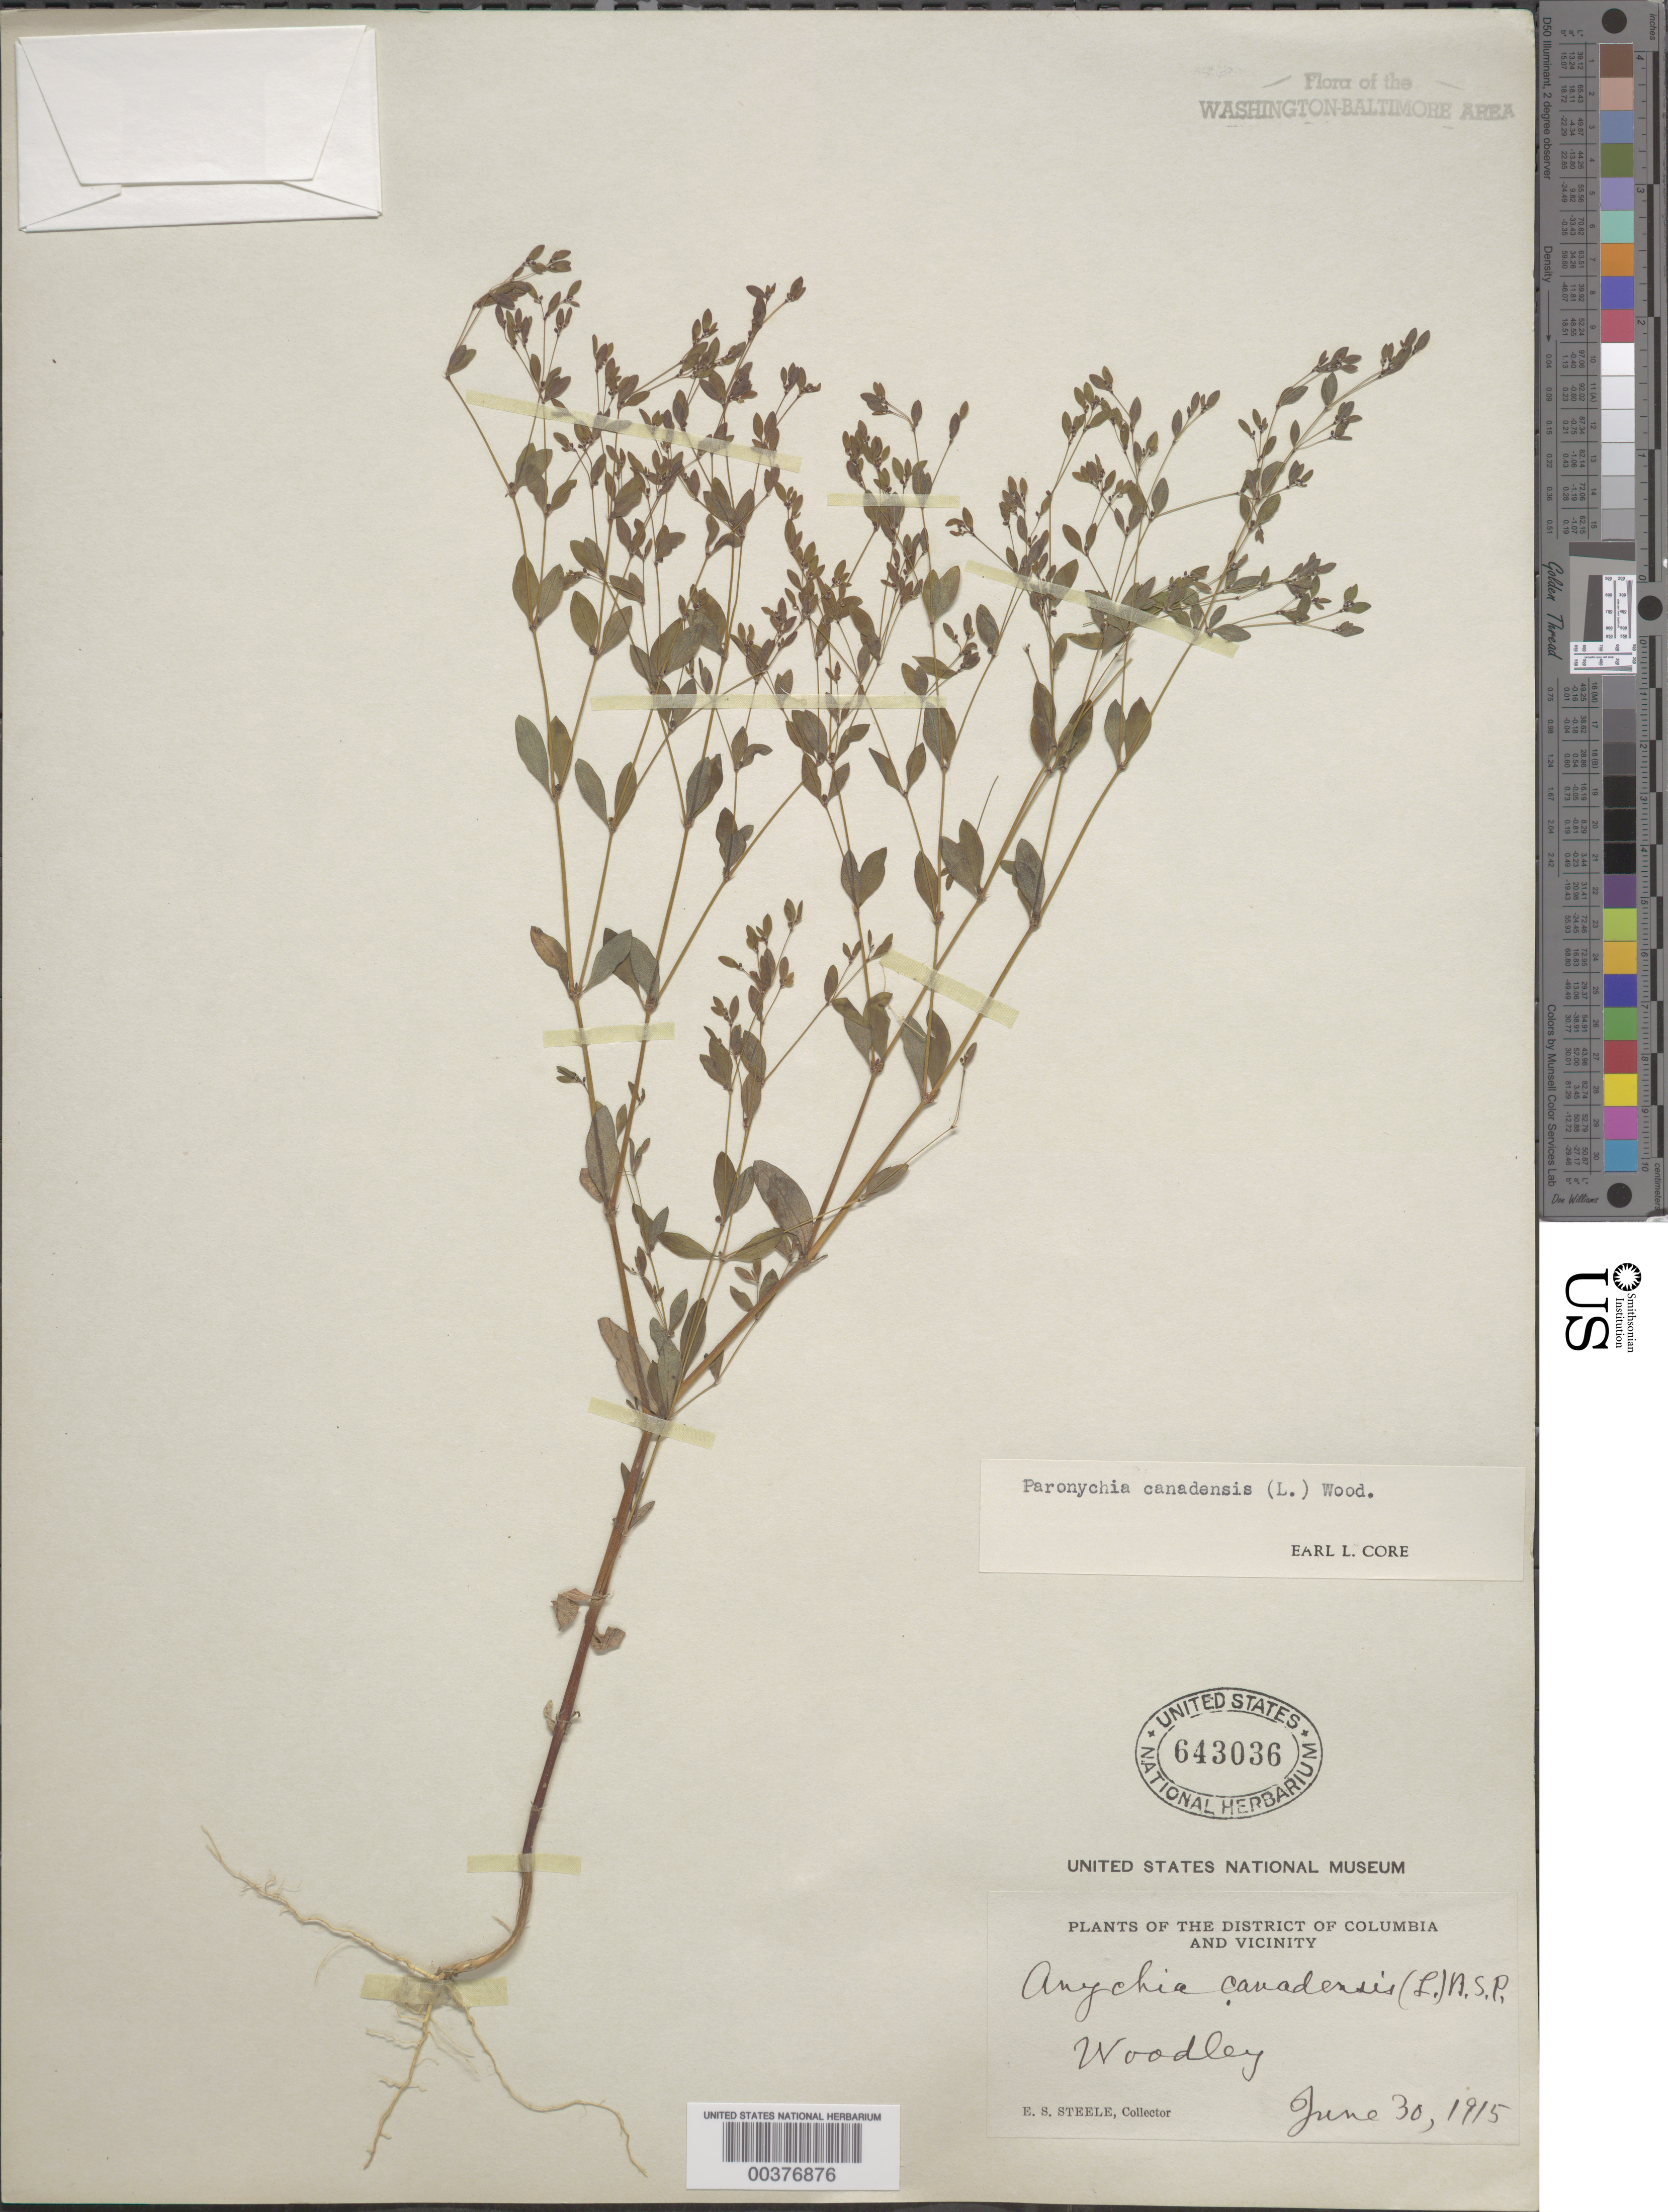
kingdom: Plantae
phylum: Tracheophyta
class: Magnoliopsida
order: Caryophyllales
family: Caryophyllaceae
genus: Paronychia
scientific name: Paronychia canadensis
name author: (L.) Alph. Wood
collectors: E. Steele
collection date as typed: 30 Jun 1915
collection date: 1915-06-30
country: United States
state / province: District of Columbia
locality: Woodley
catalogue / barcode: US 643036